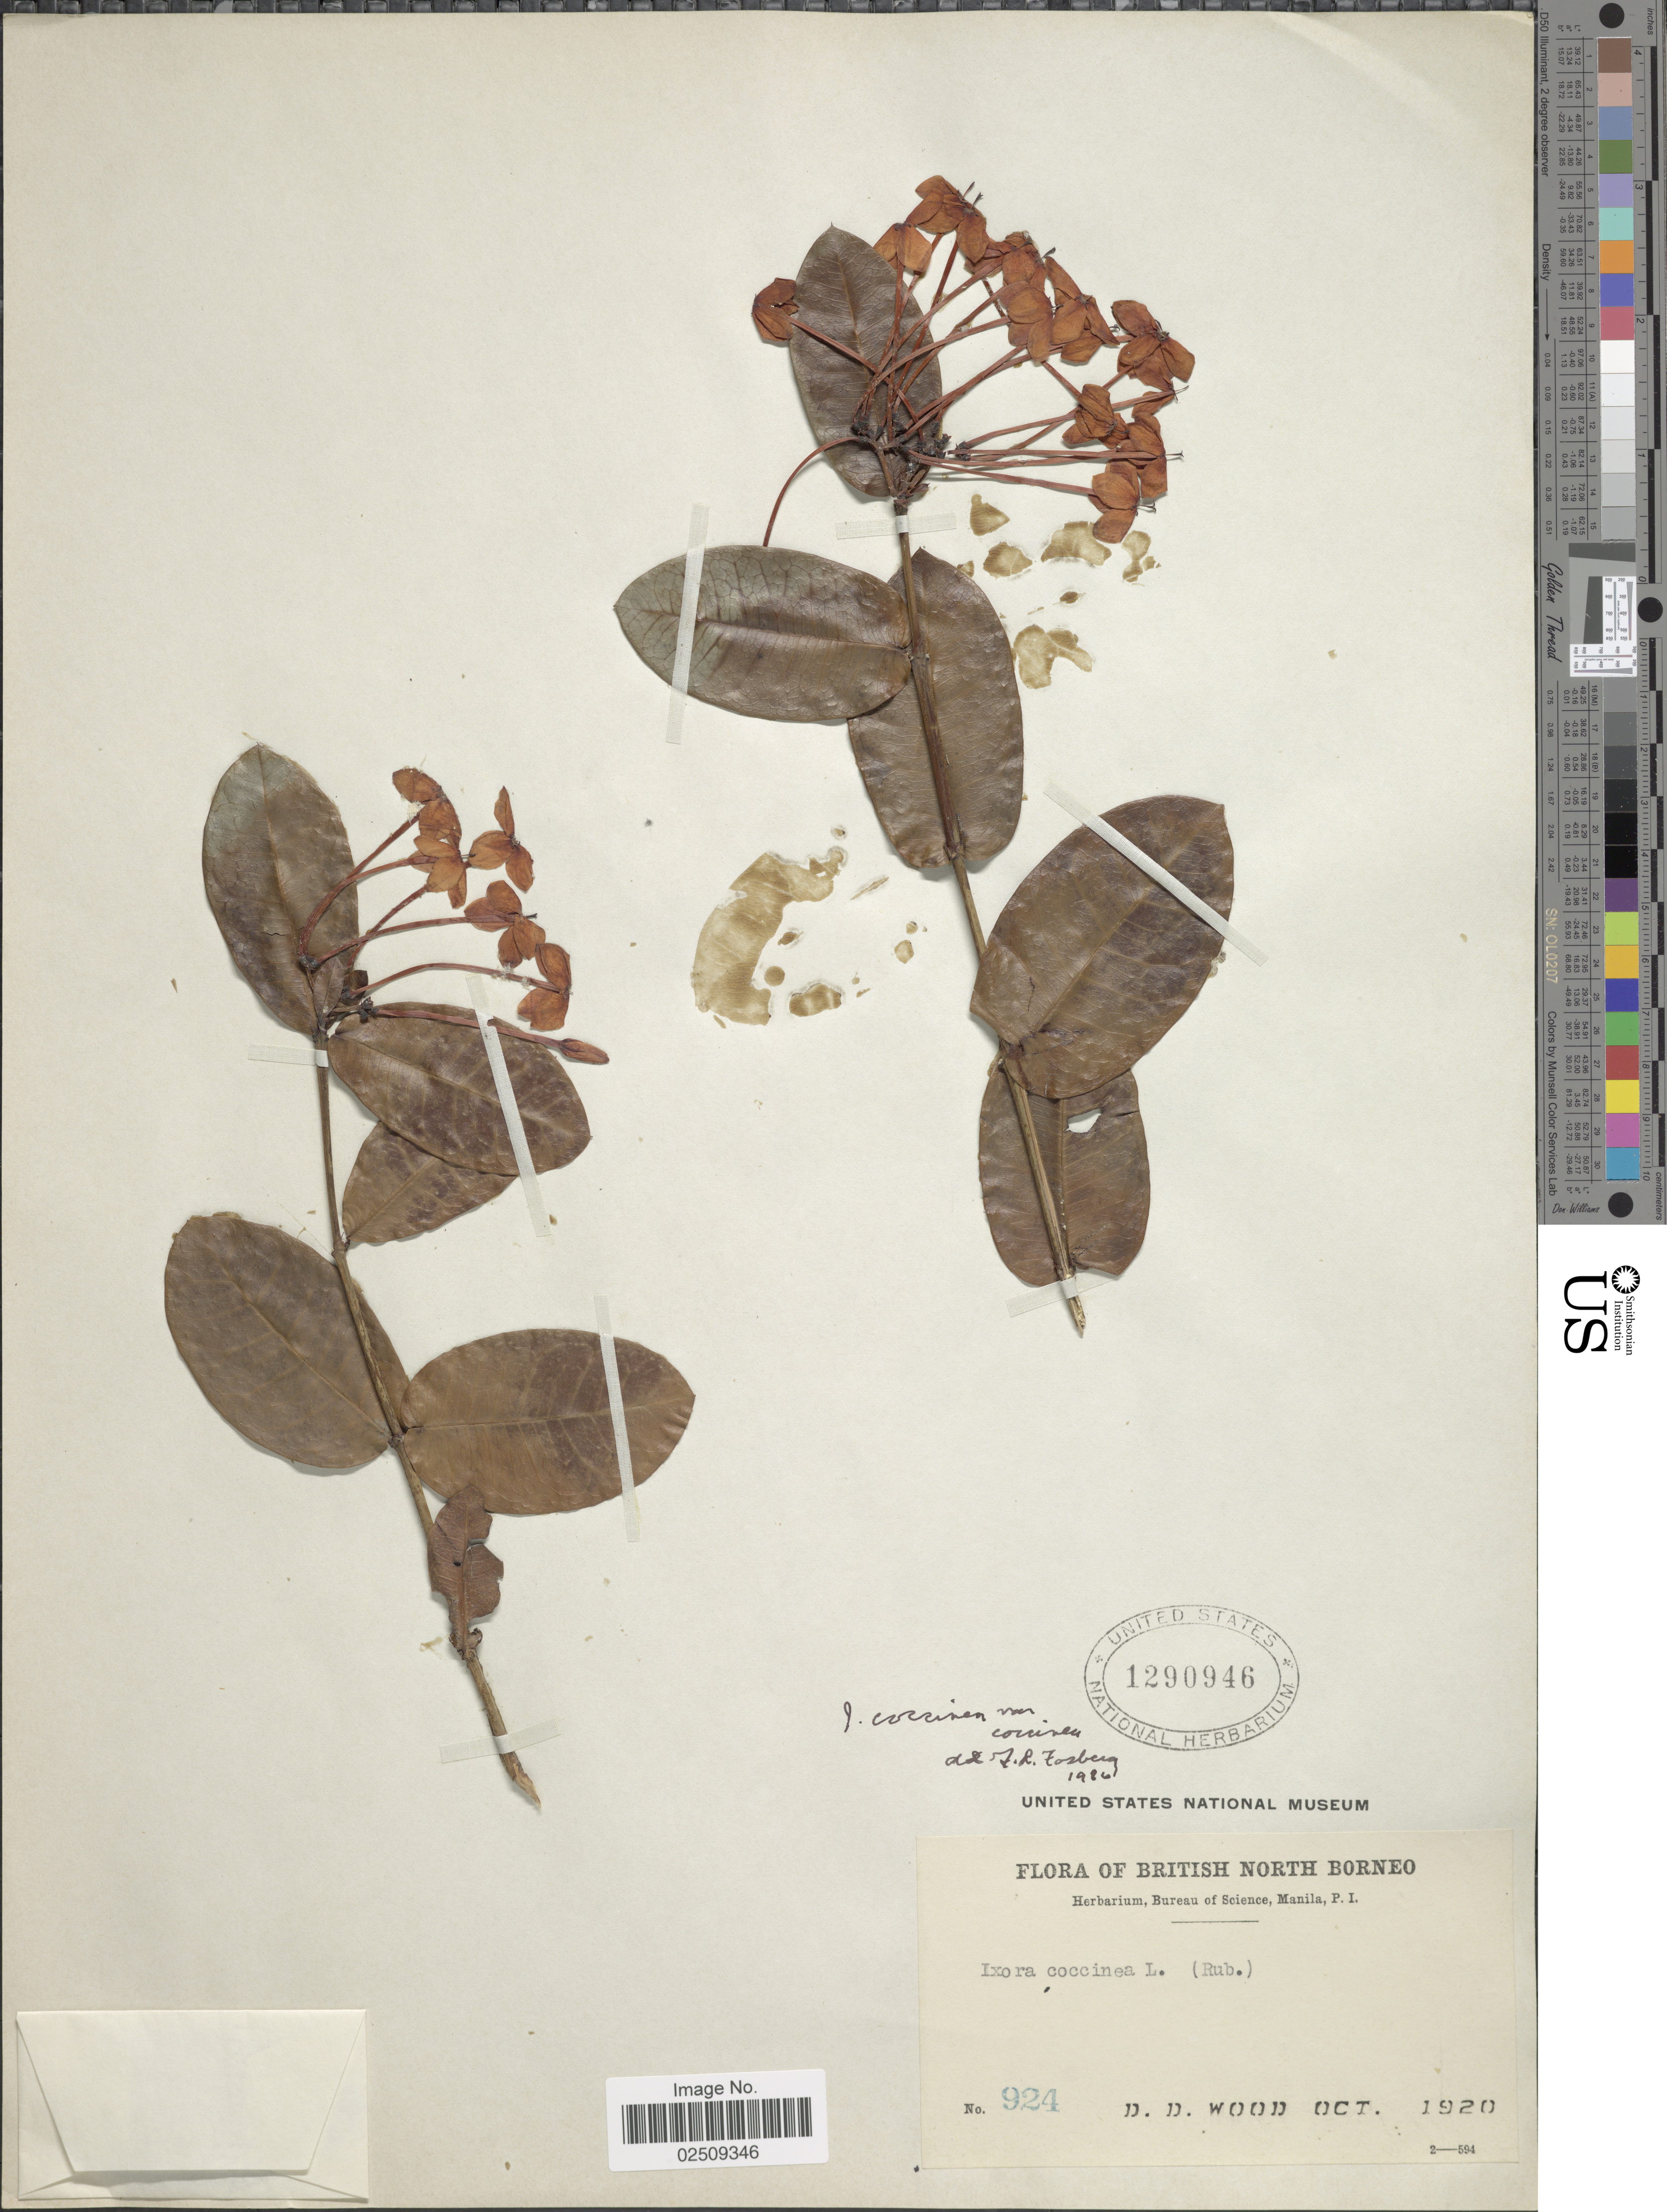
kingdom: Plantae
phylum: Tracheophyta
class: Magnoliopsida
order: Gentianales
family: Rubiaceae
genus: Ixora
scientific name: Ixora coccinea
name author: L.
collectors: D. Wood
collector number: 924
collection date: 1920-10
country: Malaysia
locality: British North Borneo.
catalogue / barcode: US 1290946